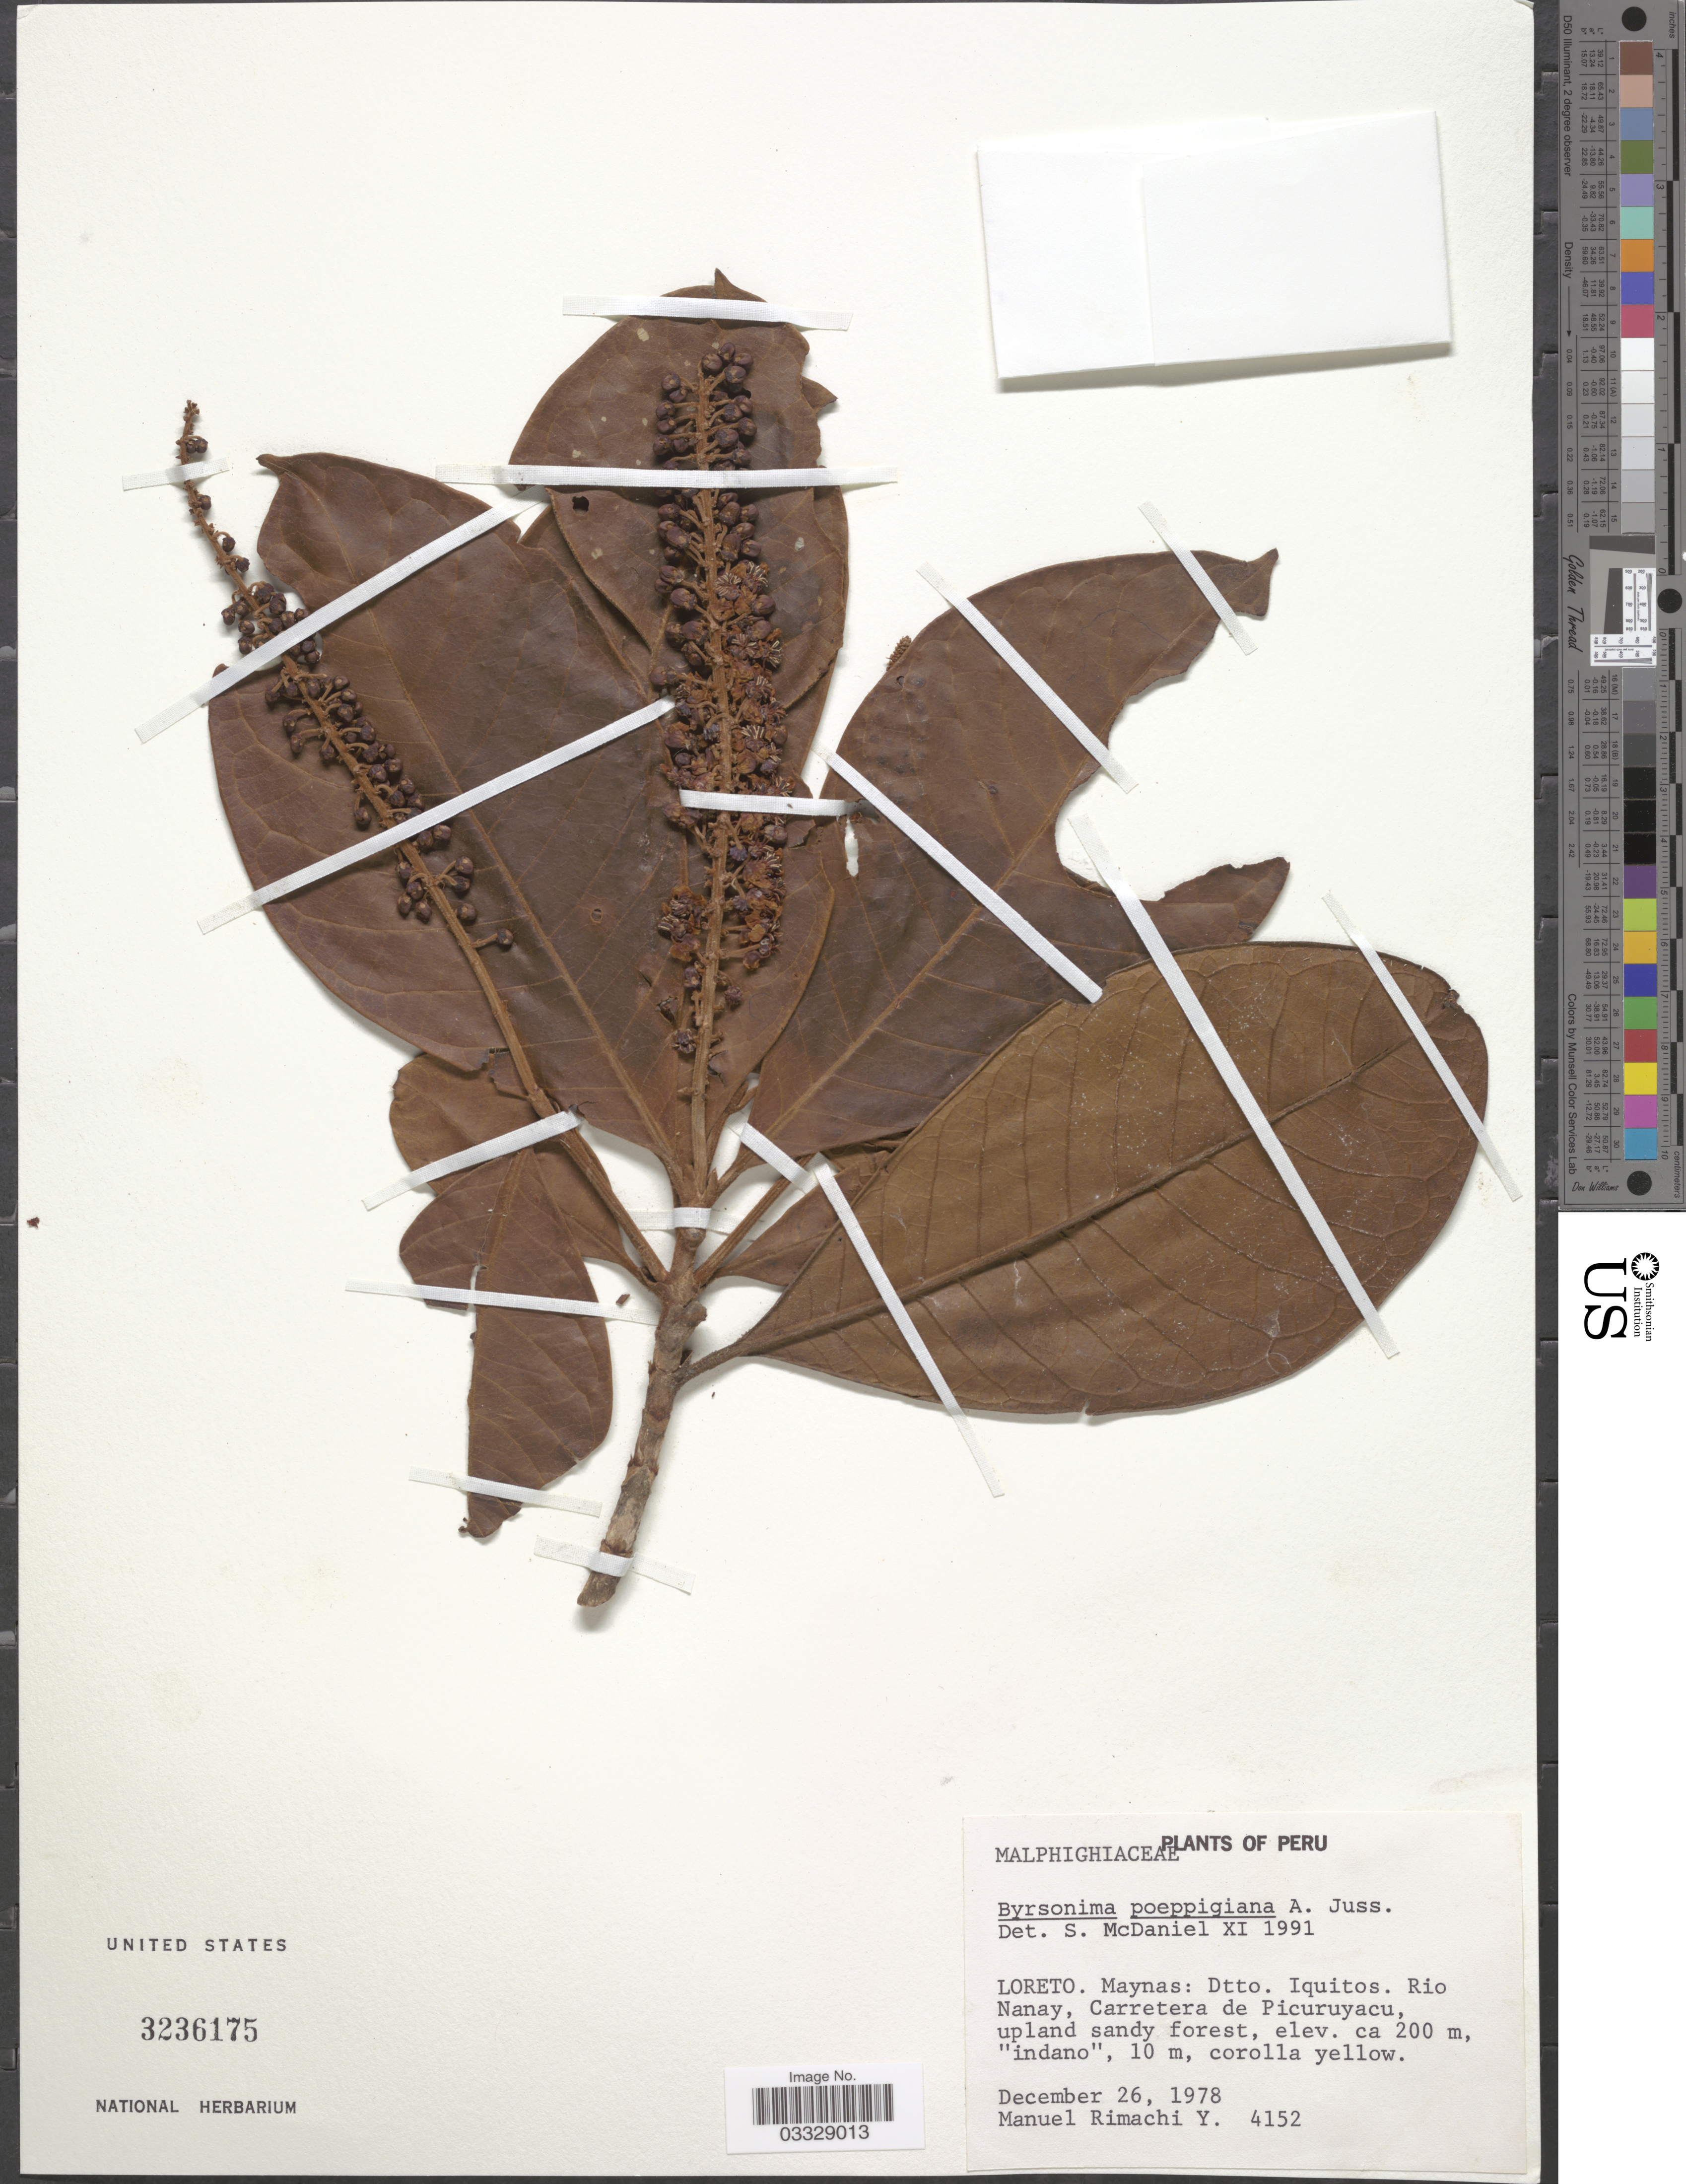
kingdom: Plantae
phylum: Tracheophyta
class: Magnoliopsida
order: Malpighiales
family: Malpighiaceae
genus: Byrsonima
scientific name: Byrsonima poeppigiana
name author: A. Juss.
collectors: M. Rimachi Y.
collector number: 4152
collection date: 1978-12-26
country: Peru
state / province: Loreto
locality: Maynas: Dtto. Iquitos. Rio Nanay, Carretera de Picuruyacu.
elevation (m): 200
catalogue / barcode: US 3236175